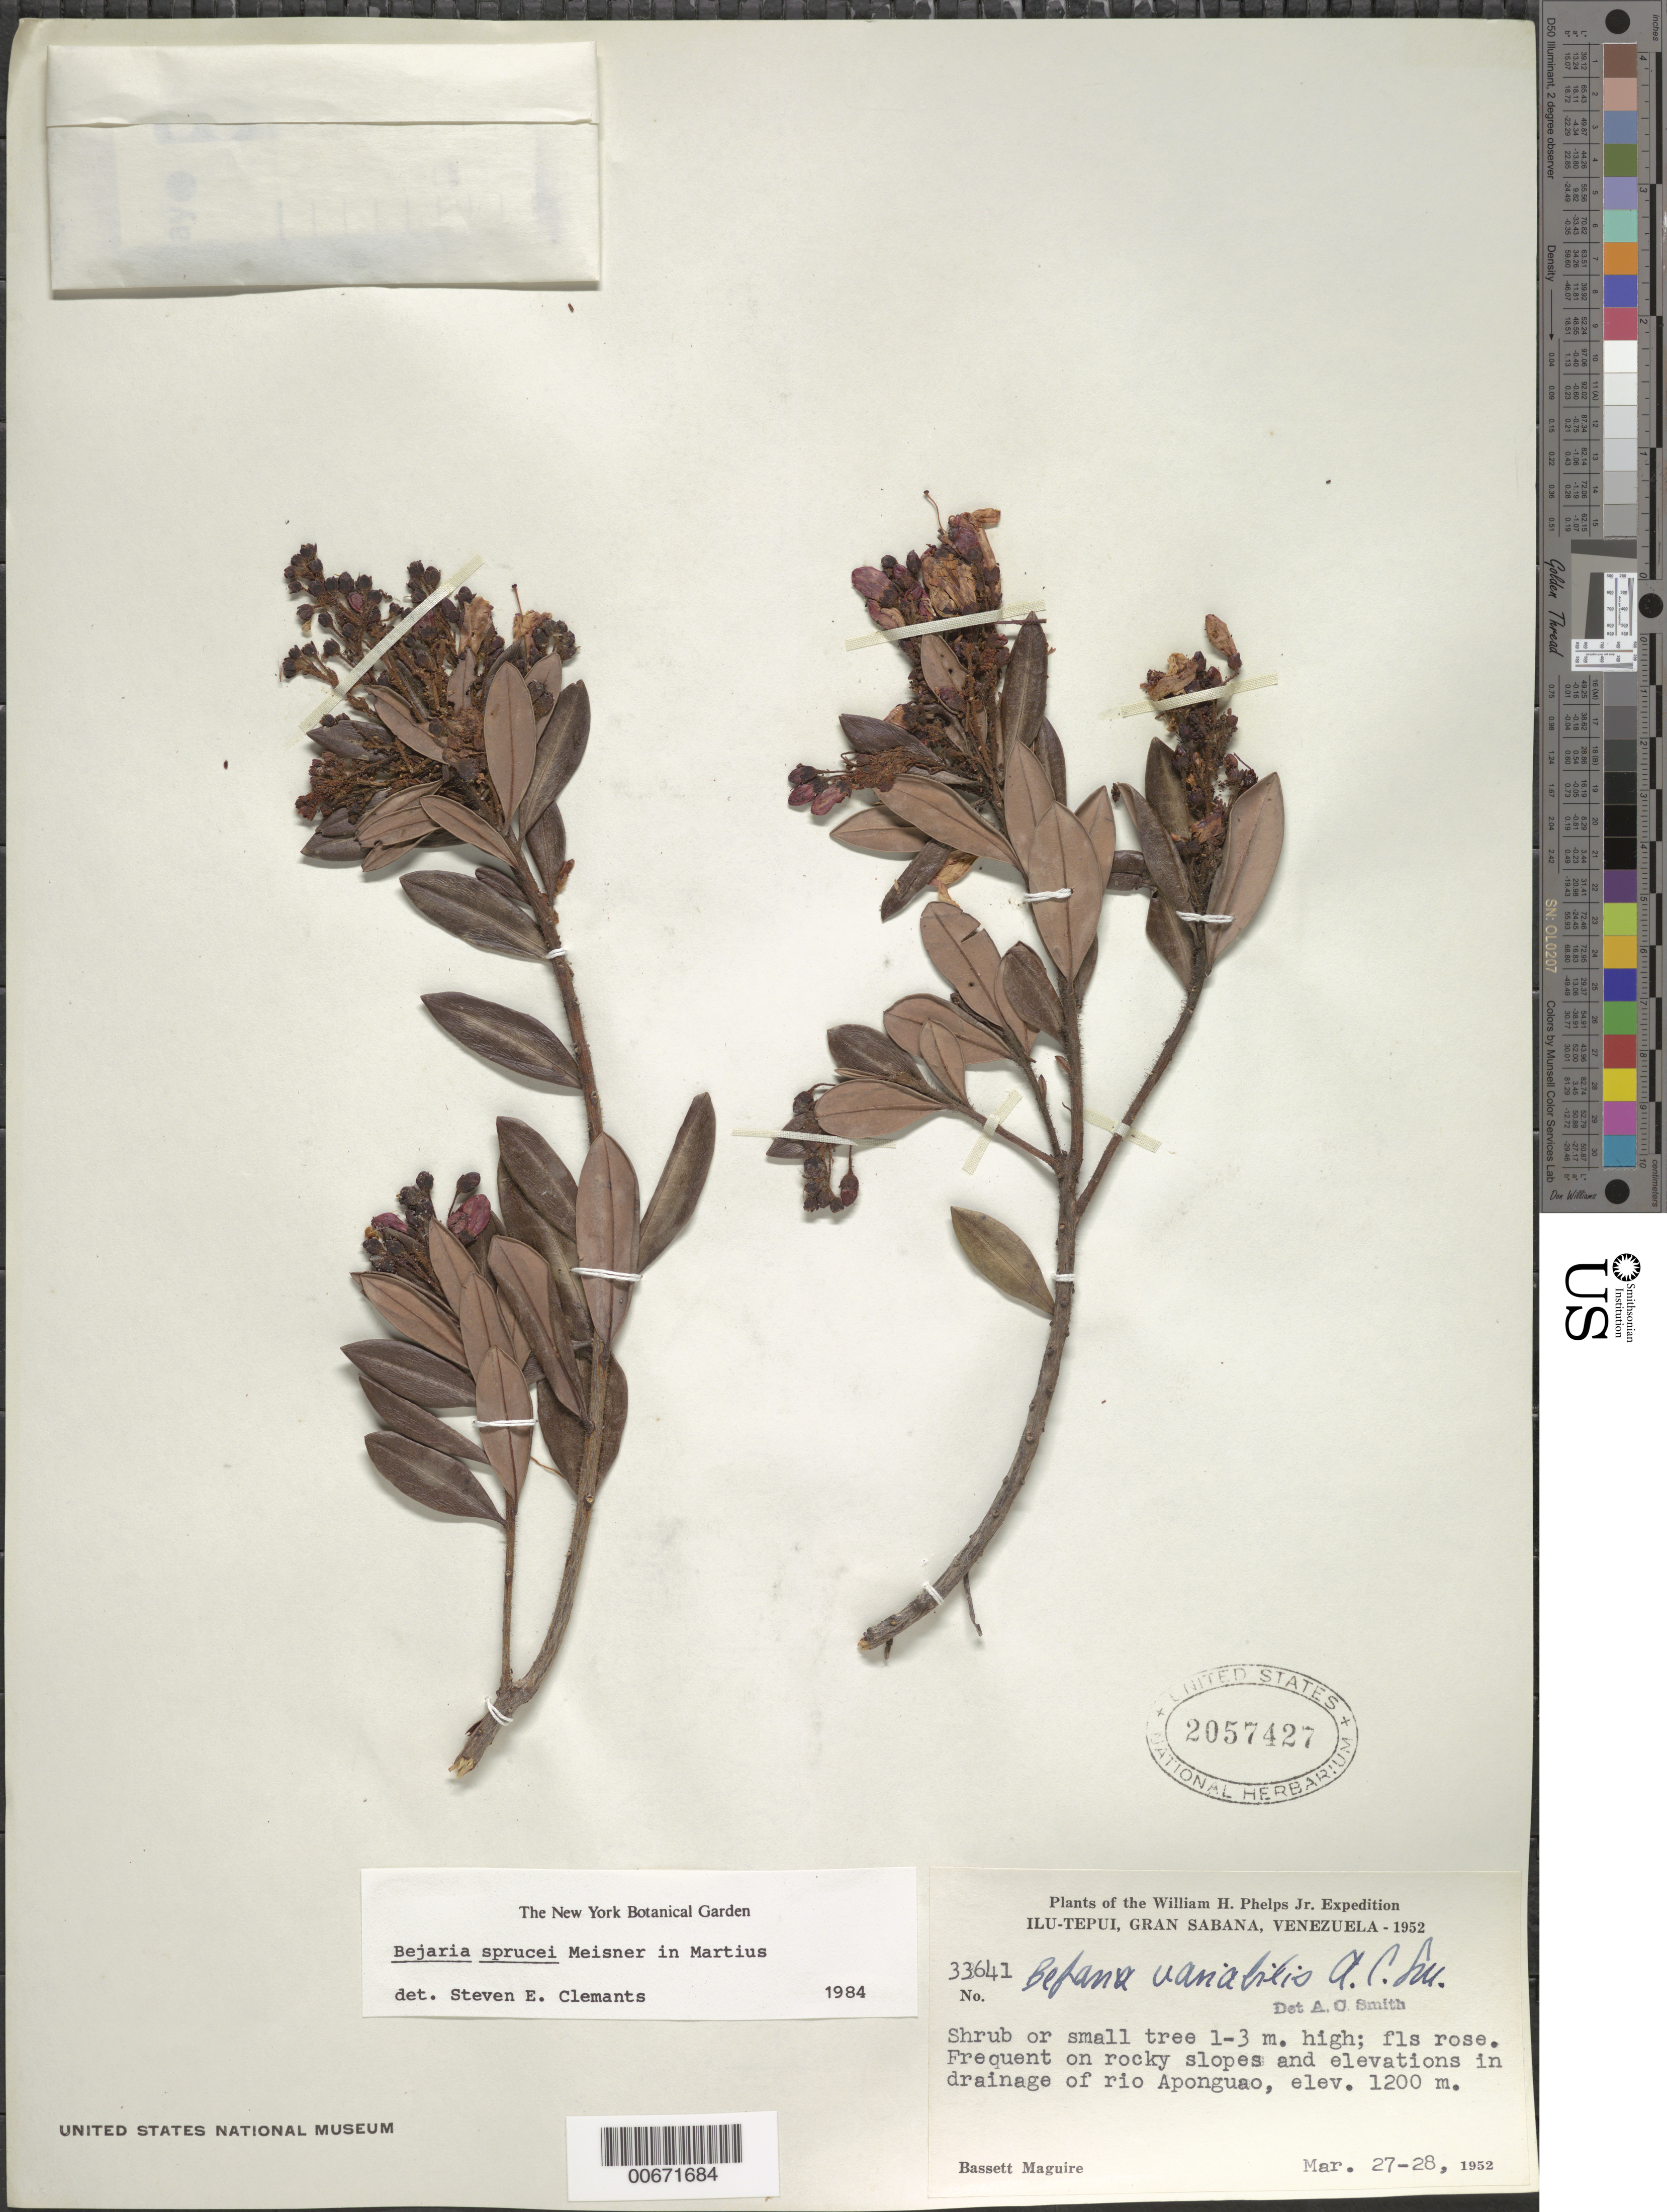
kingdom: Plantae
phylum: Tracheophyta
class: Magnoliopsida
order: Ericales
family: Ericaceae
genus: Bejaria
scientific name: Bejaria sprucei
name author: Meisn.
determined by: Clemants, S. E.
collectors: B. Maguire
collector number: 33641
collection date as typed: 27-Mar-52 to 28-Mar-52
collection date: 1952-03-27/1952-03-28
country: Venezuela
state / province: Bolívar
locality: Gran Sabana, Ilu-tepuí, Río Aponguao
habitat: Rocky slopes and elevations in river drainage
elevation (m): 1200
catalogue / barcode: US 2057427